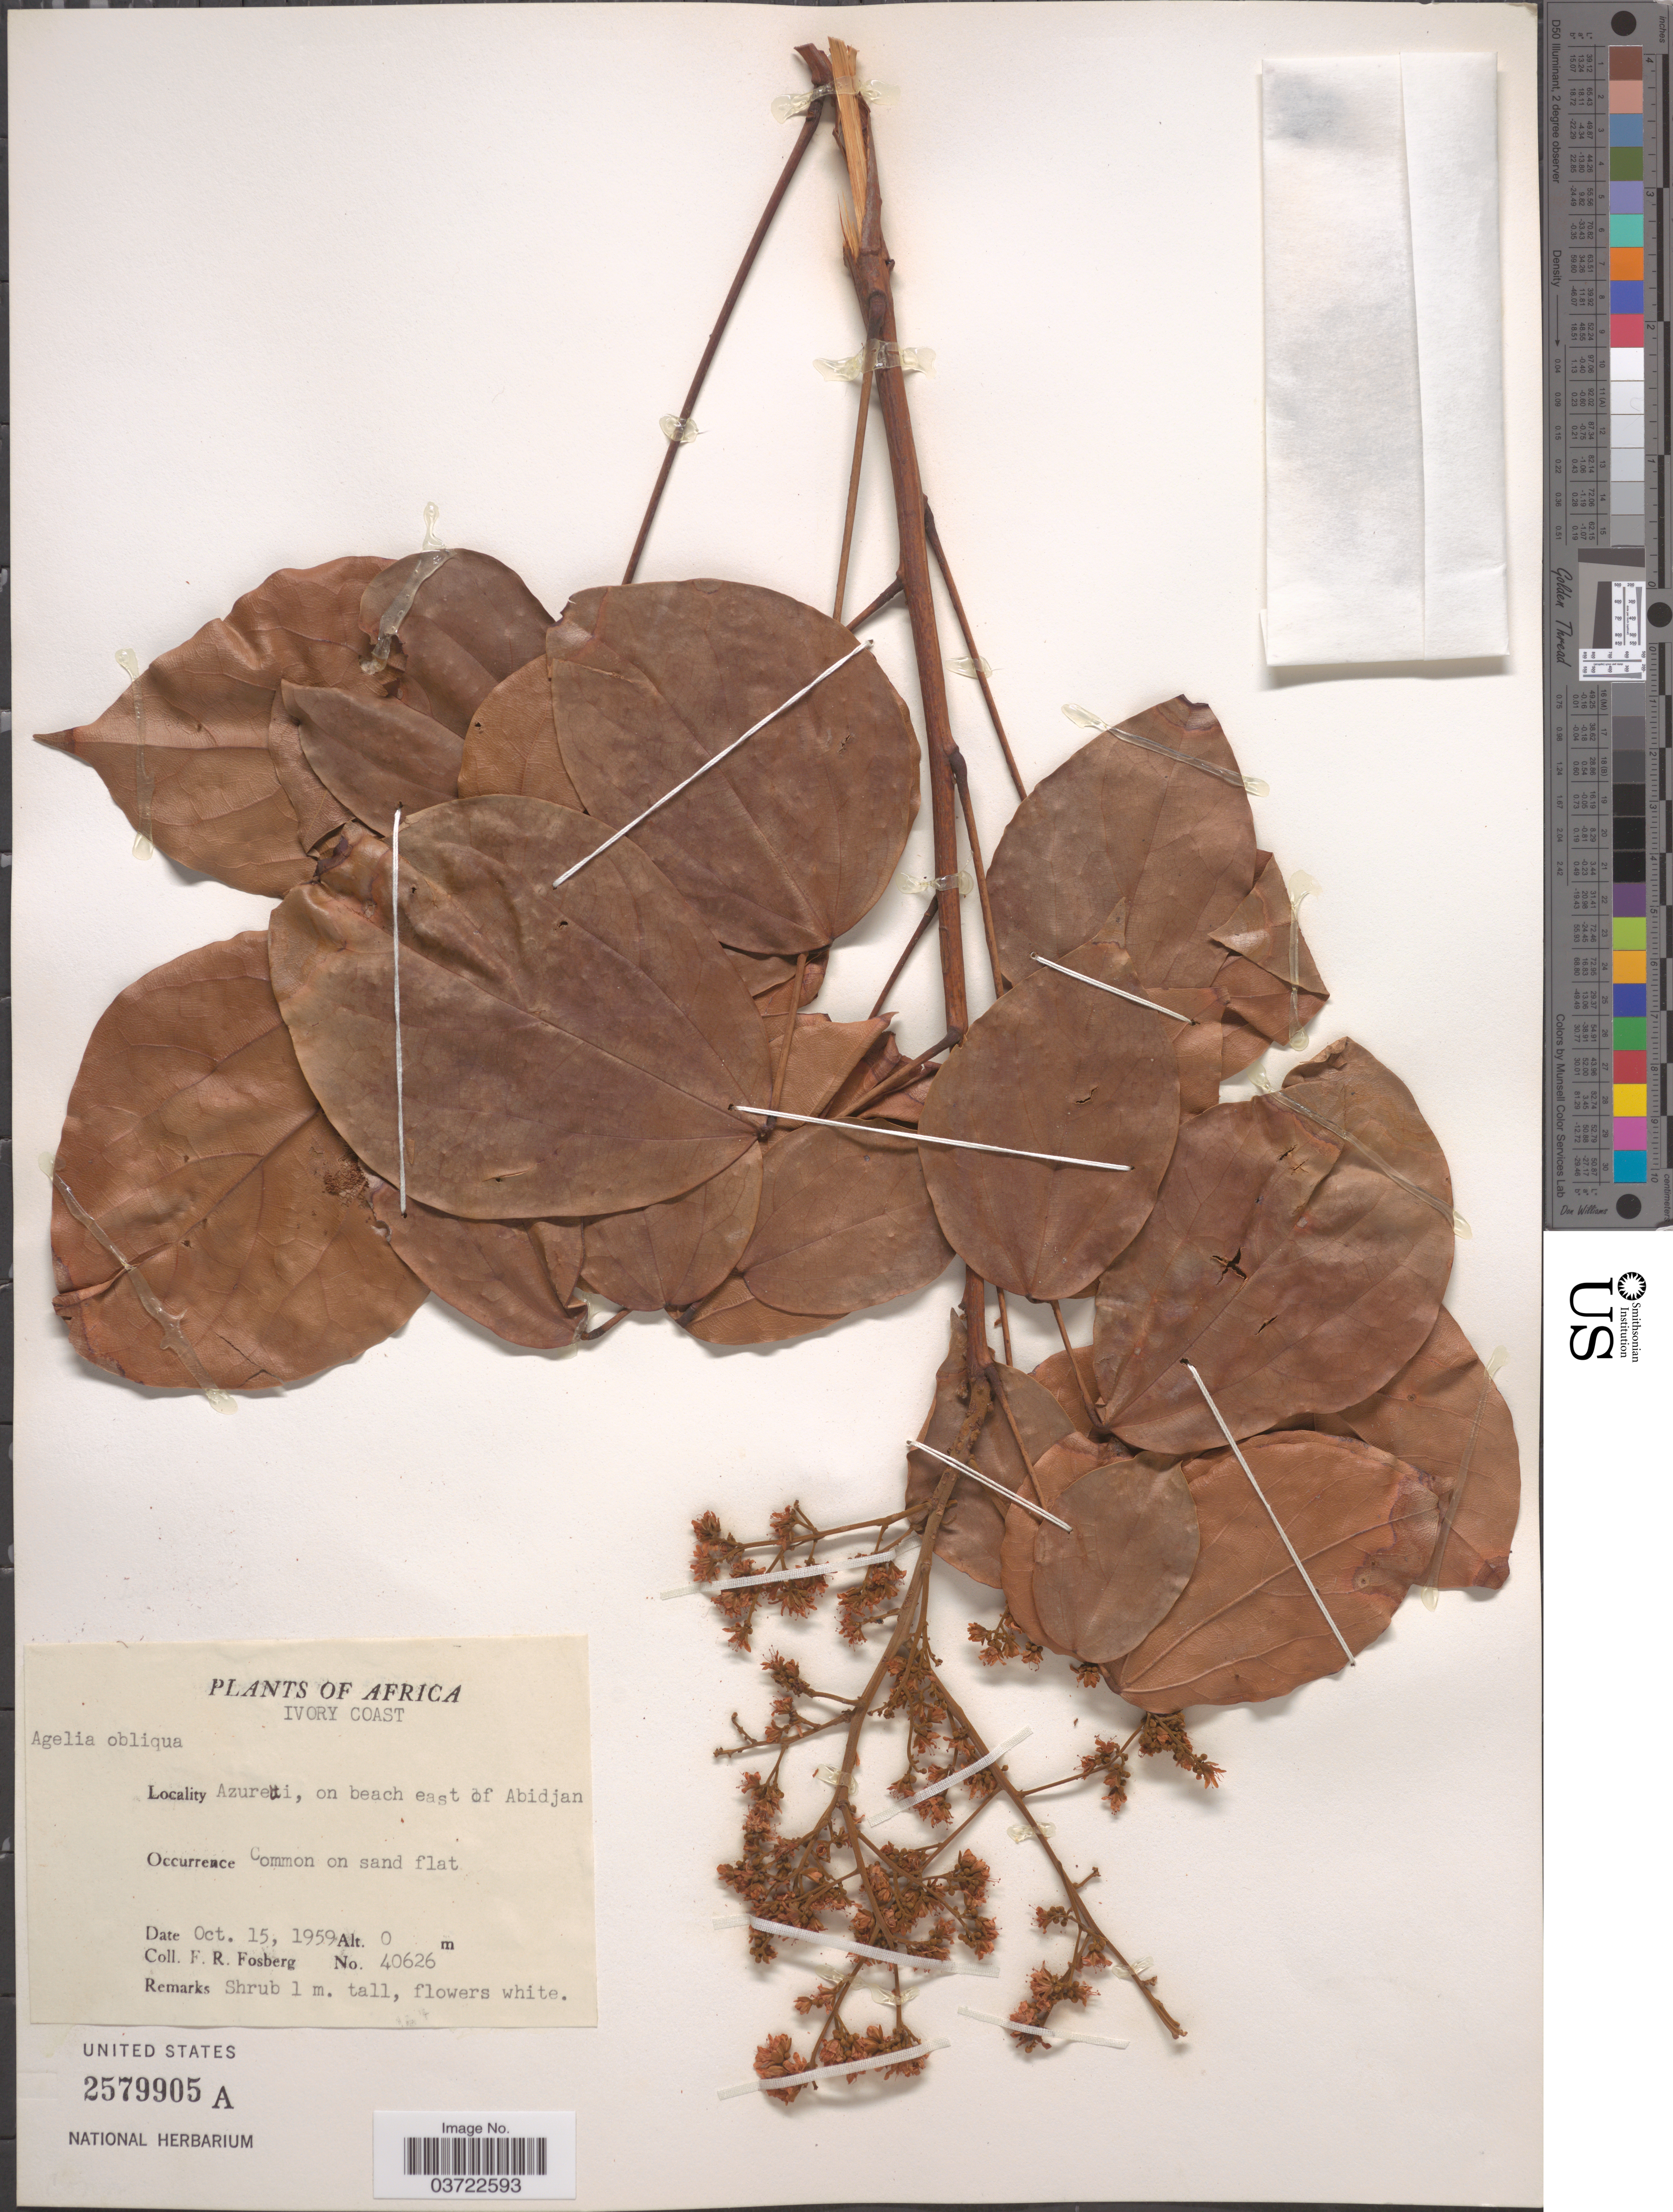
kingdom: Plantae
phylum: Tracheophyta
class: Magnoliopsida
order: Oxalidales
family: Connaraceae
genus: Agelaea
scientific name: Agelaea pentagyna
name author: (Lam.) Baill.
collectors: F. R. Fosberg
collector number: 40626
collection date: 1959-10-15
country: Ivory Coast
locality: Azuretti, on beach east of Abidjan.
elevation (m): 0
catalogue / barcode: US 2579905A